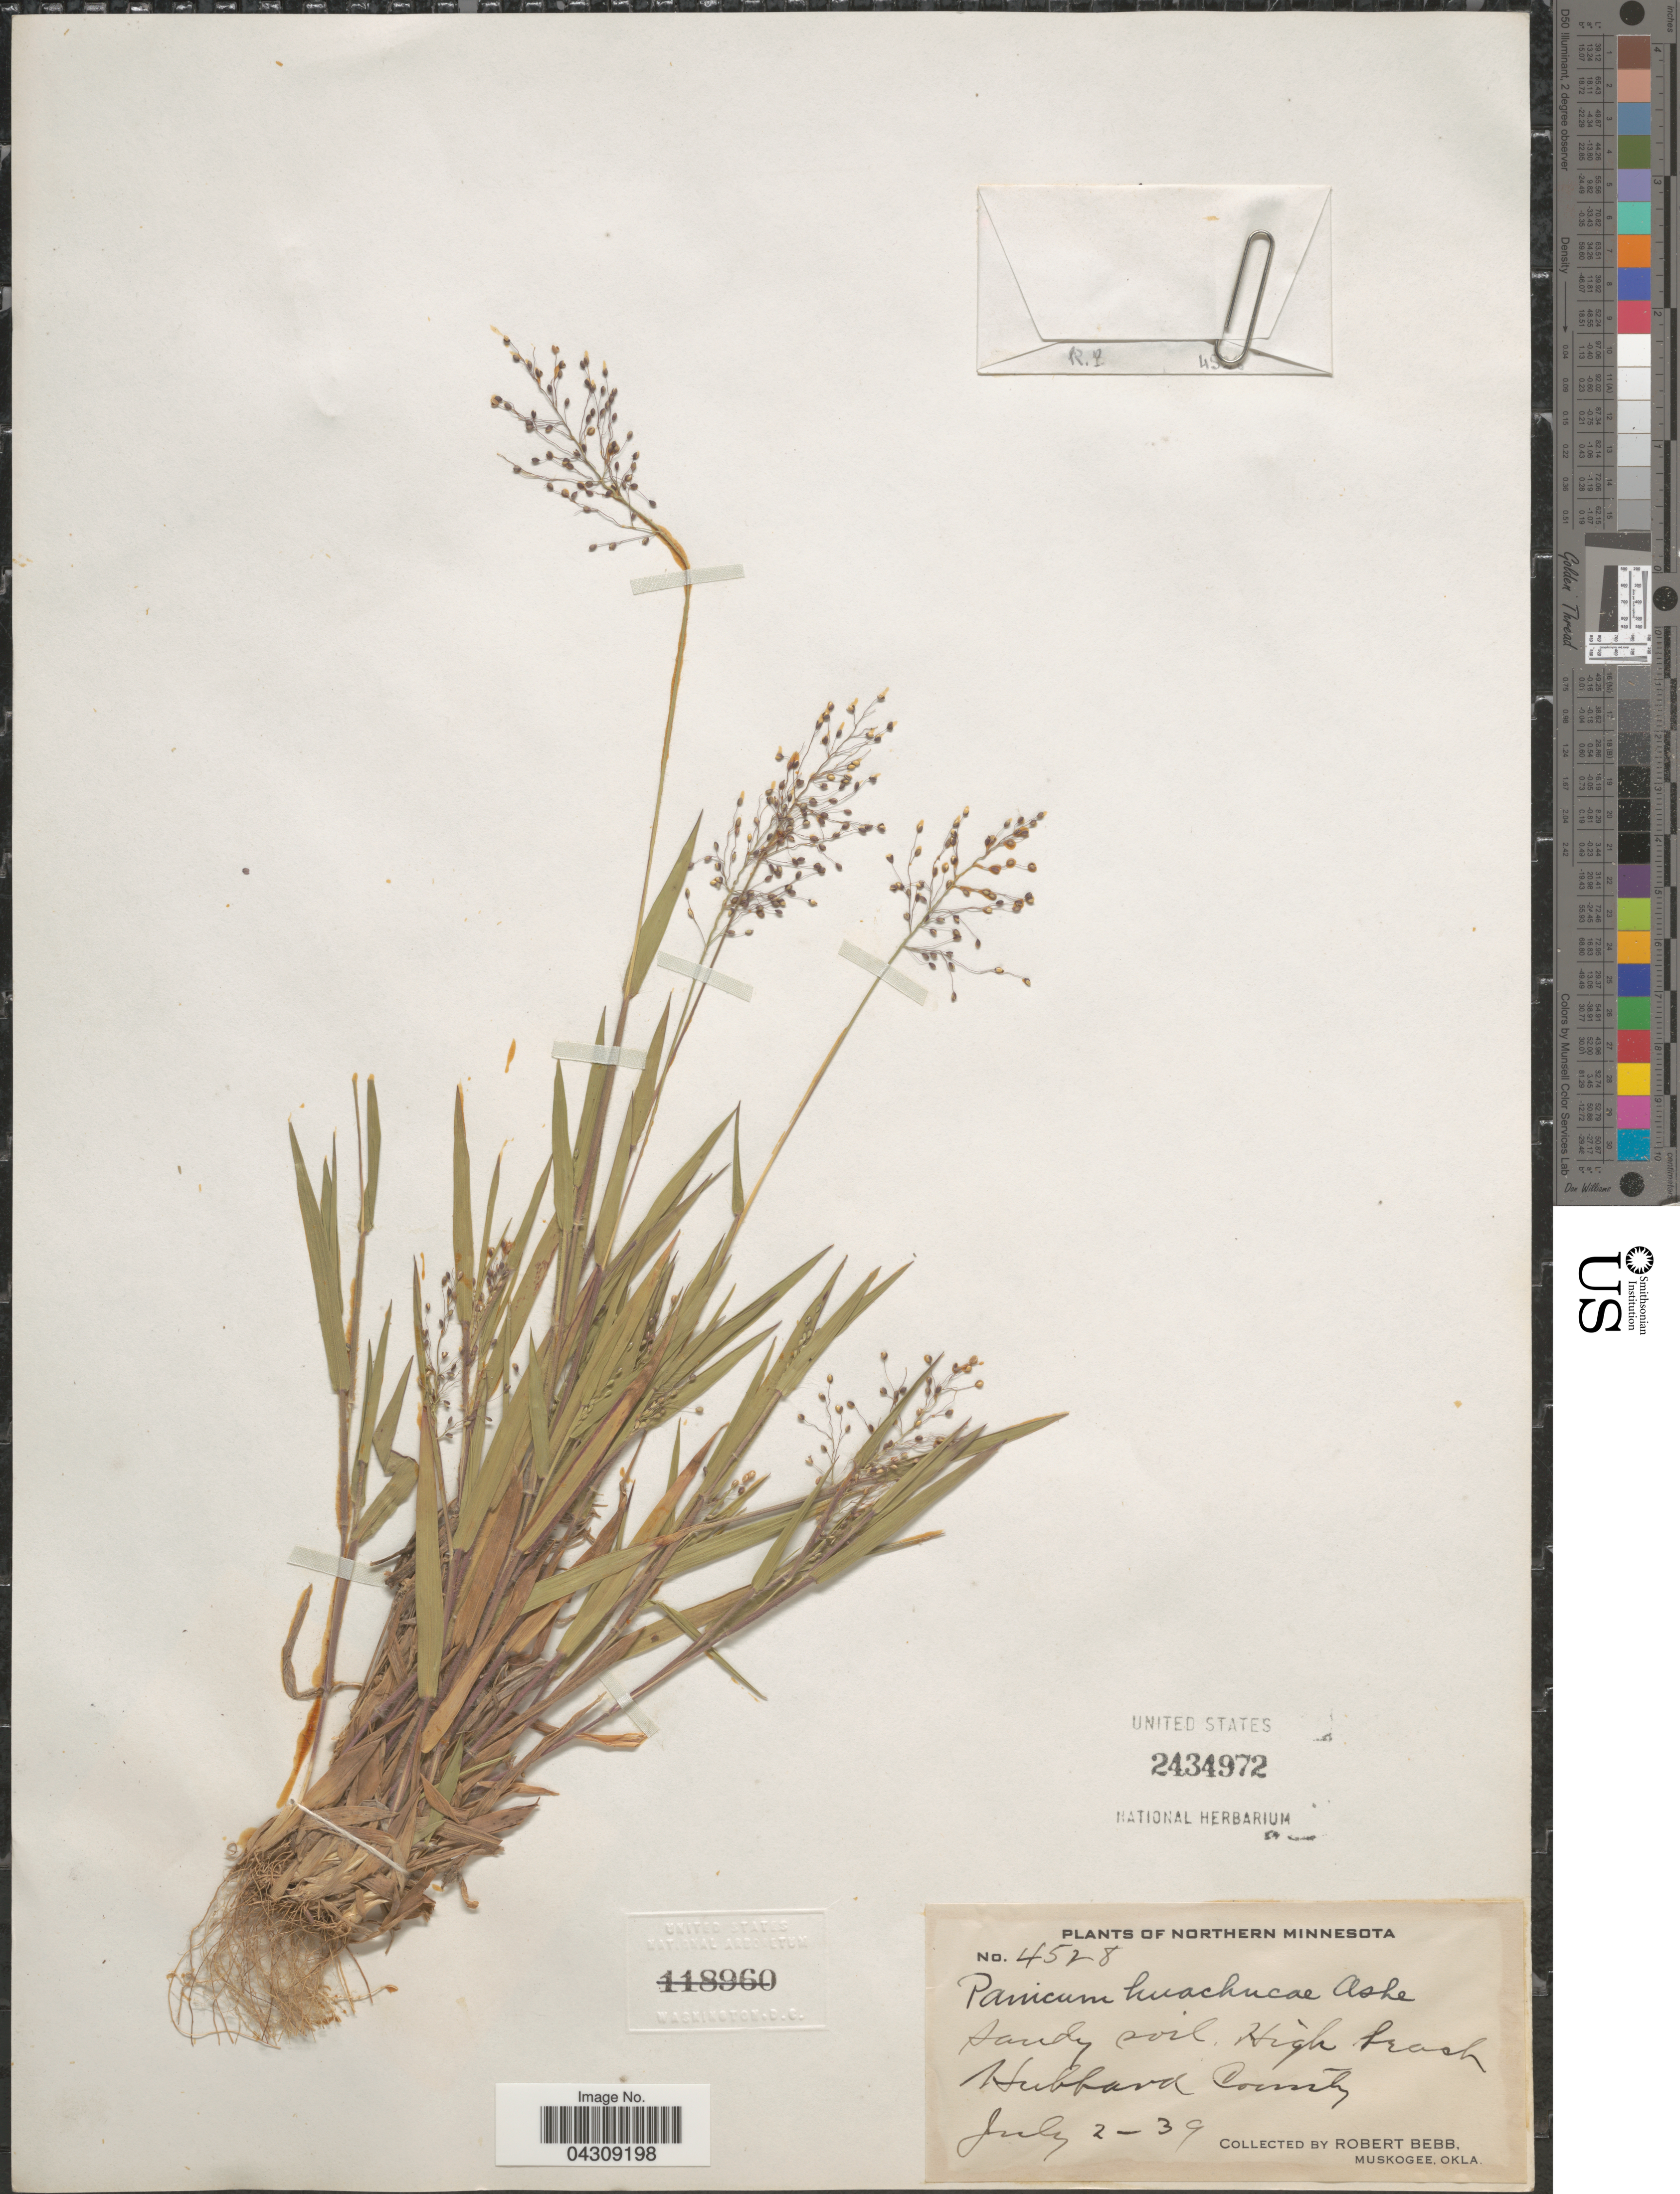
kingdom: Plantae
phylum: Tracheophyta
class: Liliopsida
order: Poales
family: Poaceae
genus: Dichanthelium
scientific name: Dichanthelium acuminatum var. acuminatum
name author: (Sw.) Gould & C.A. Clark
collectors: R. Bebb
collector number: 4528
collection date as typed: Transcribed d/m/y: 2/7/39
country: United States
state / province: Minnesota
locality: Northern Minnesota. High beach Hubbard County.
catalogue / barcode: US 2434972